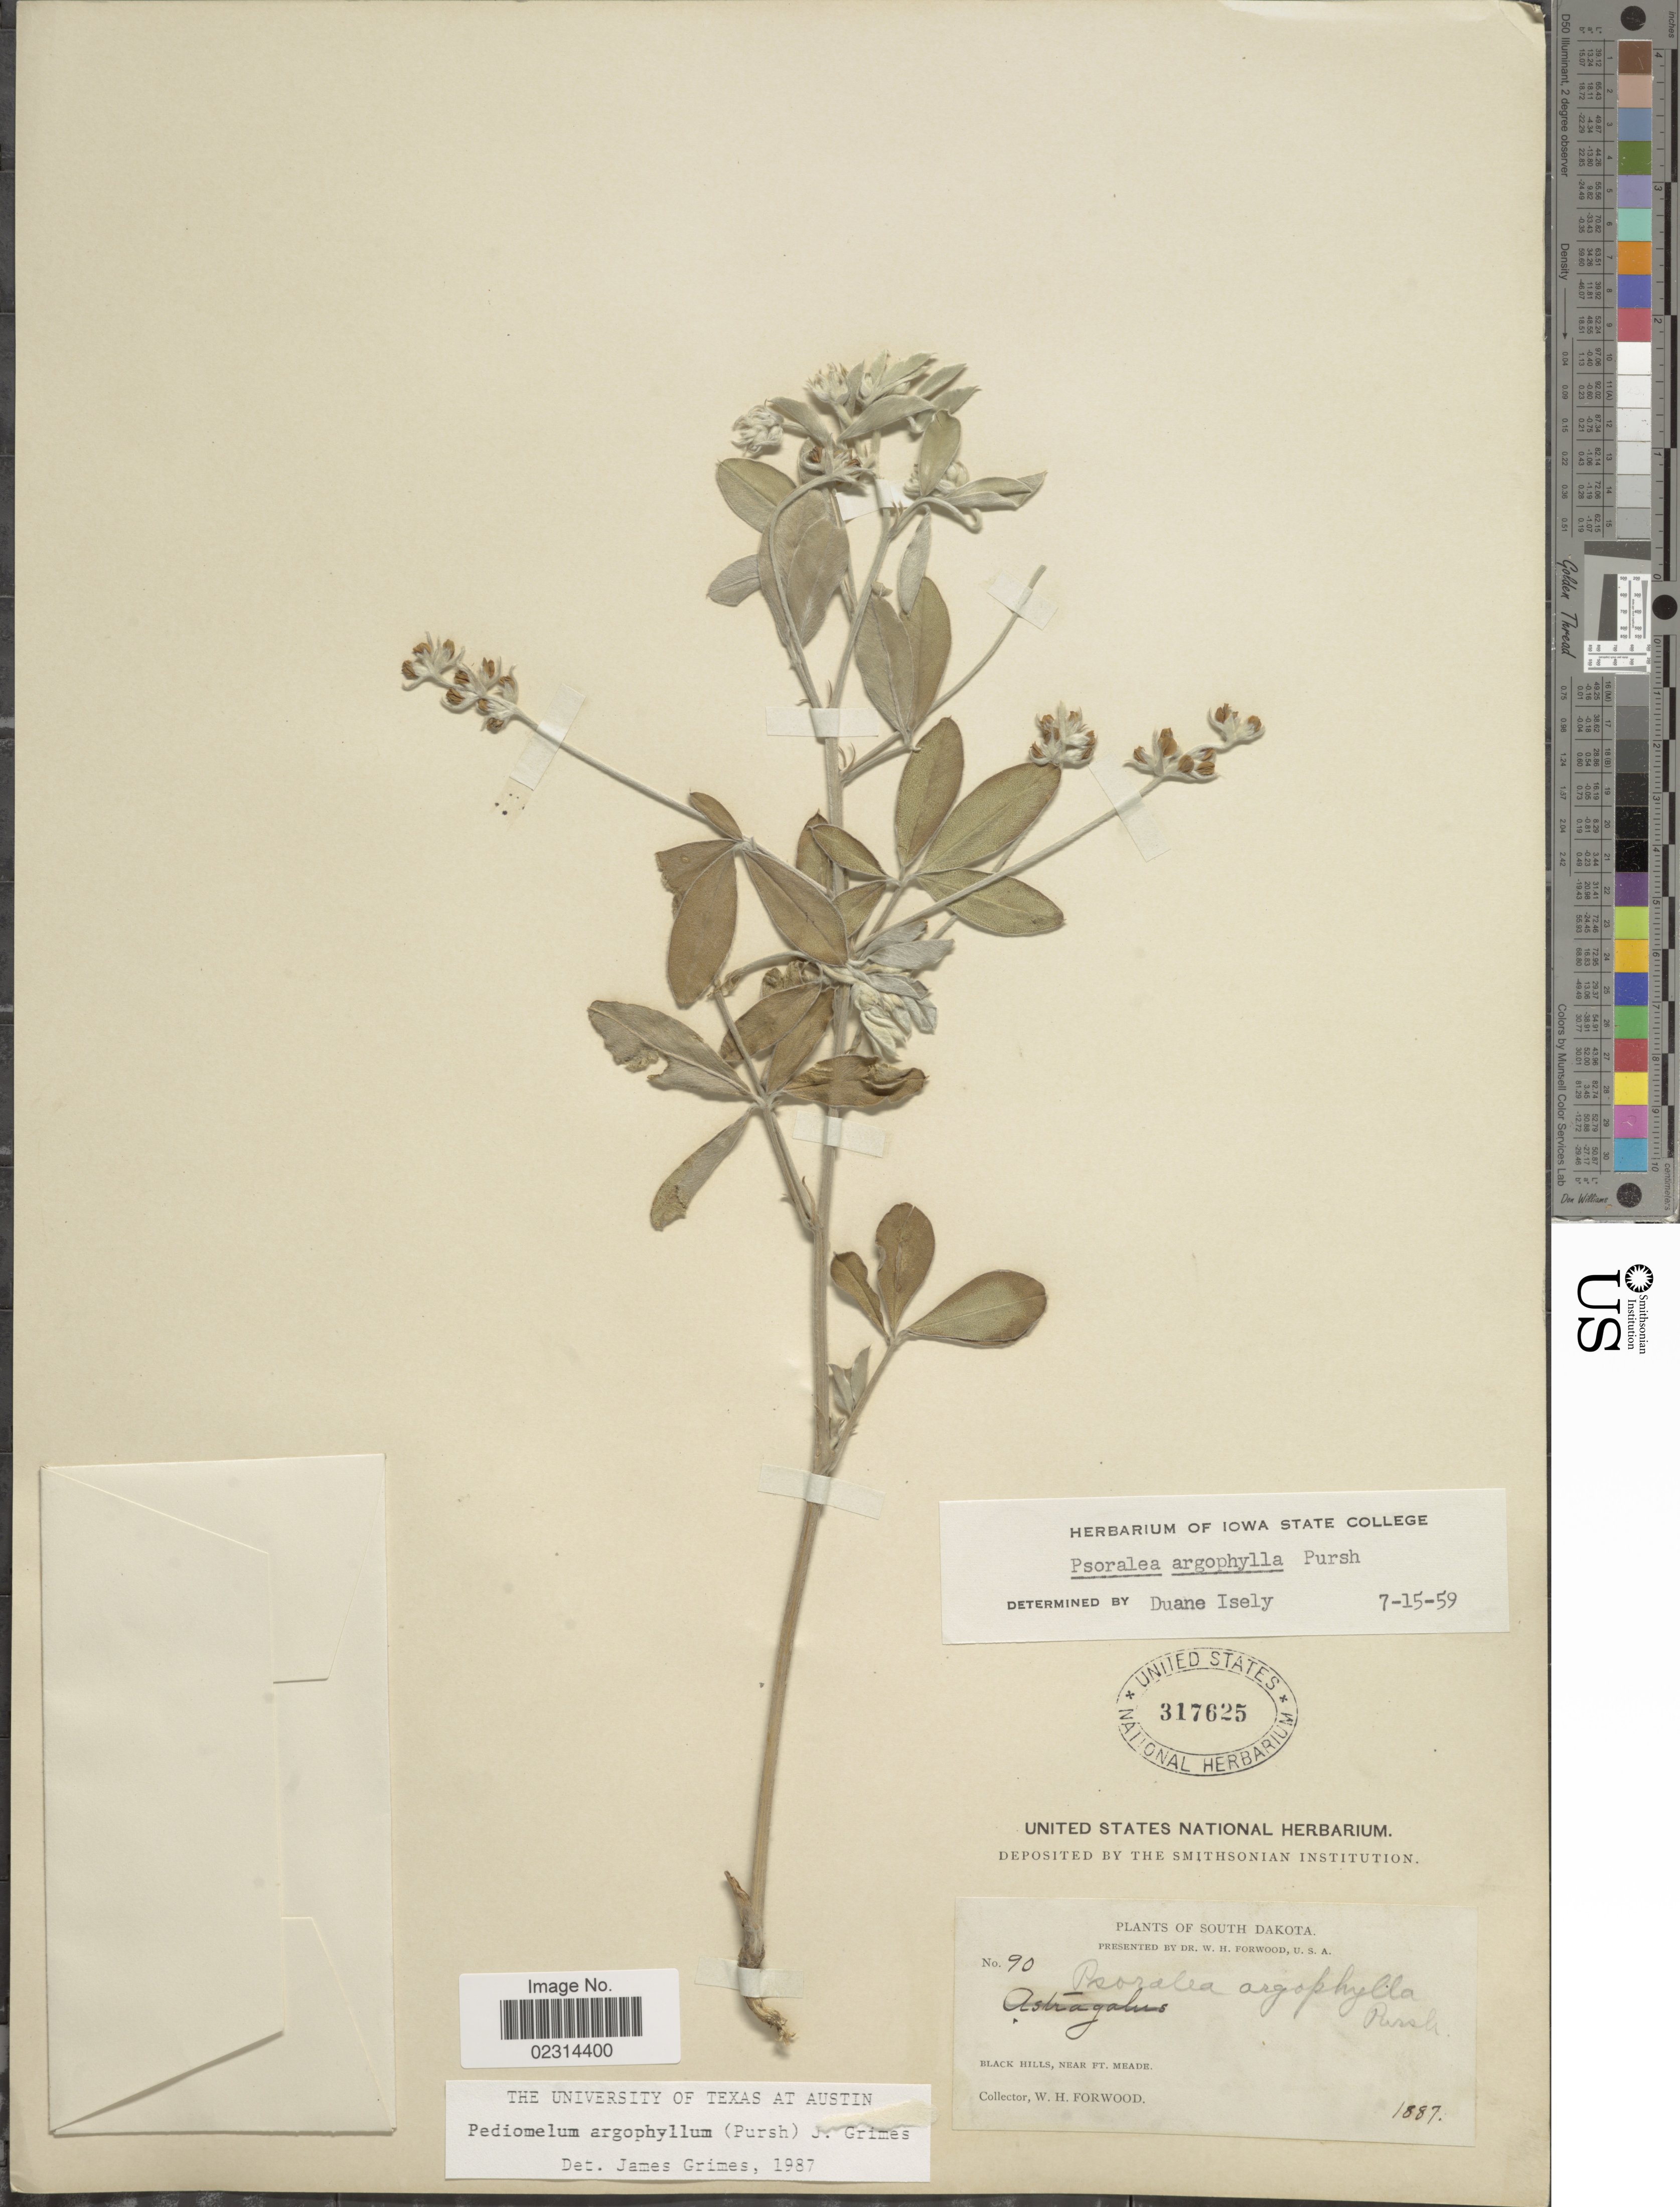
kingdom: Plantae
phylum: Tracheophyta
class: Magnoliopsida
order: Fabales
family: Fabaceae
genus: Pediomelum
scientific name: Pediomelum argophyllum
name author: (Pursh) J.W. Grimes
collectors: W. Forwood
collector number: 90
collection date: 1887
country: United States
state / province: South Dakota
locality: Black Hills, near Ft. Meade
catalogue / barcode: US 317625